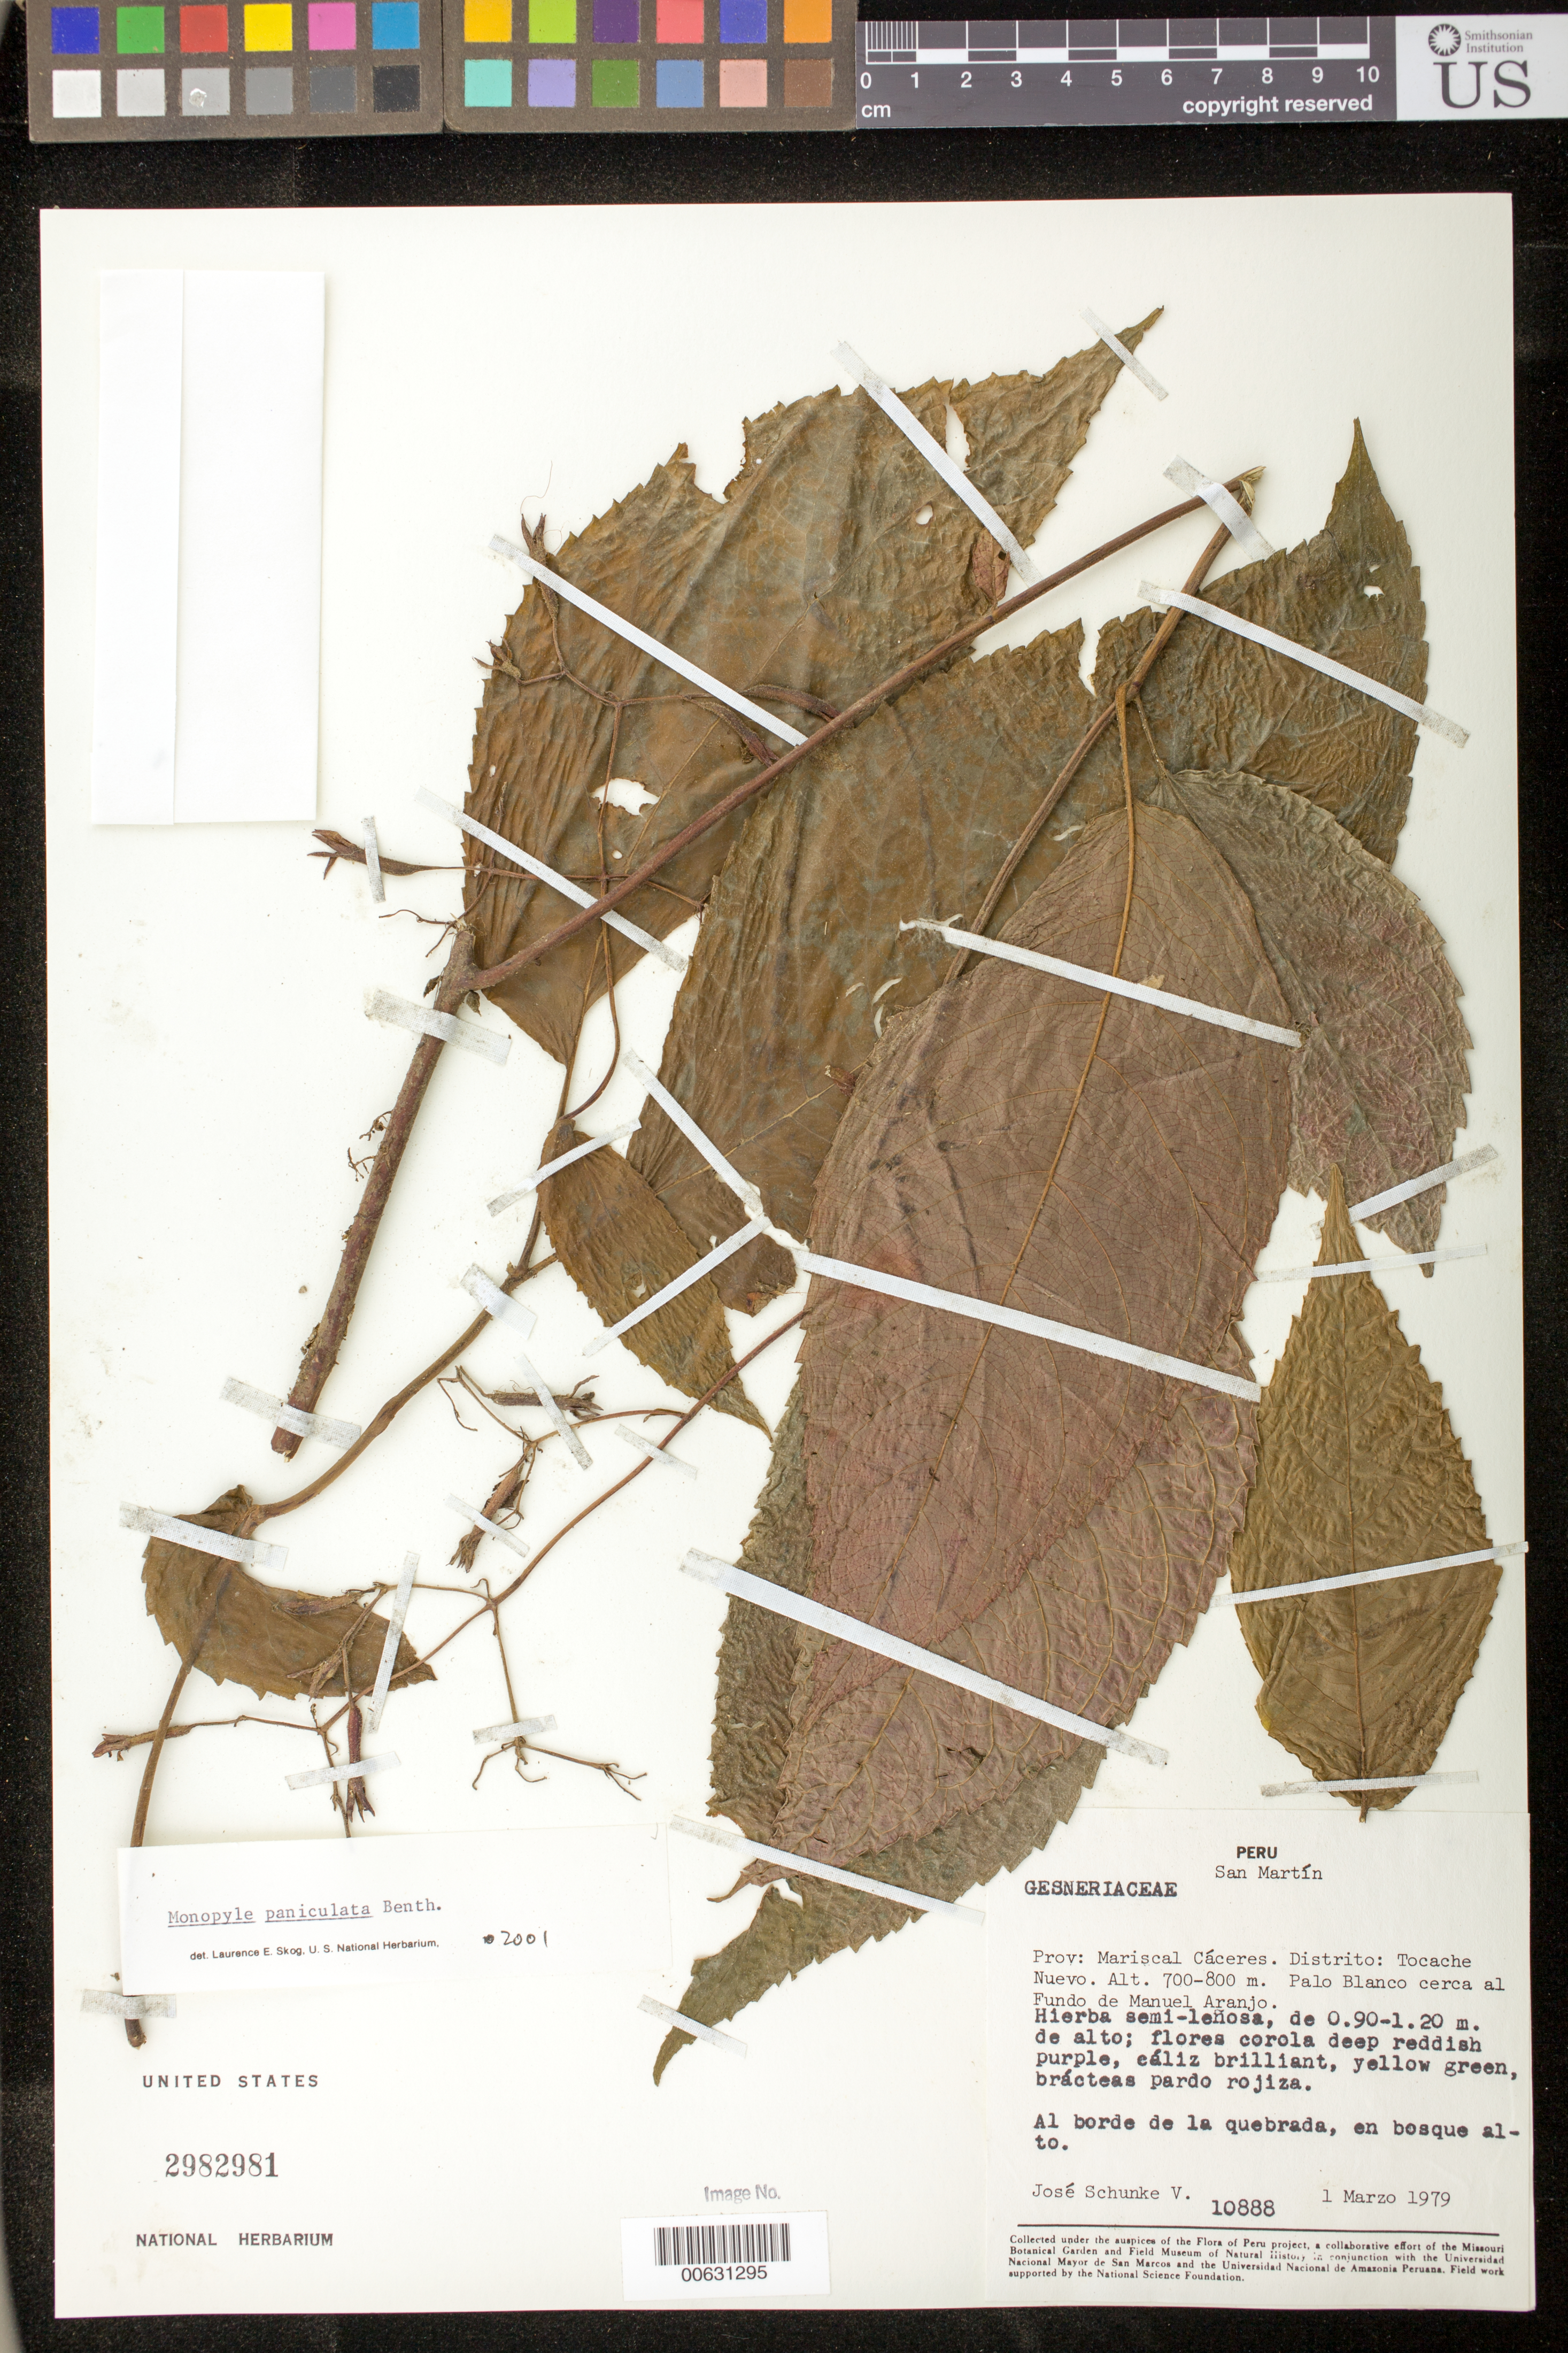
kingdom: Plantae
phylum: Tracheophyta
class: Magnoliopsida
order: Lamiales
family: Gesneriaceae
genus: Monopyle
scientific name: Monopyle paniculata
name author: Benth.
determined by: Skog, Laurence E.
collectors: J. Schunke Vigo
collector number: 10888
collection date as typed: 01 Mar 1979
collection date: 1979-03-01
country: Peru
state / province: San Martín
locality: Prov. Mariscal Cáceres, Dtto. Tocache Nuevo, Palo Blanco cerca al Fundo de Manuel Aranjo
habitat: Al borde de la quebrada, en bosque alto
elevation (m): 700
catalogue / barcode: US 2982981